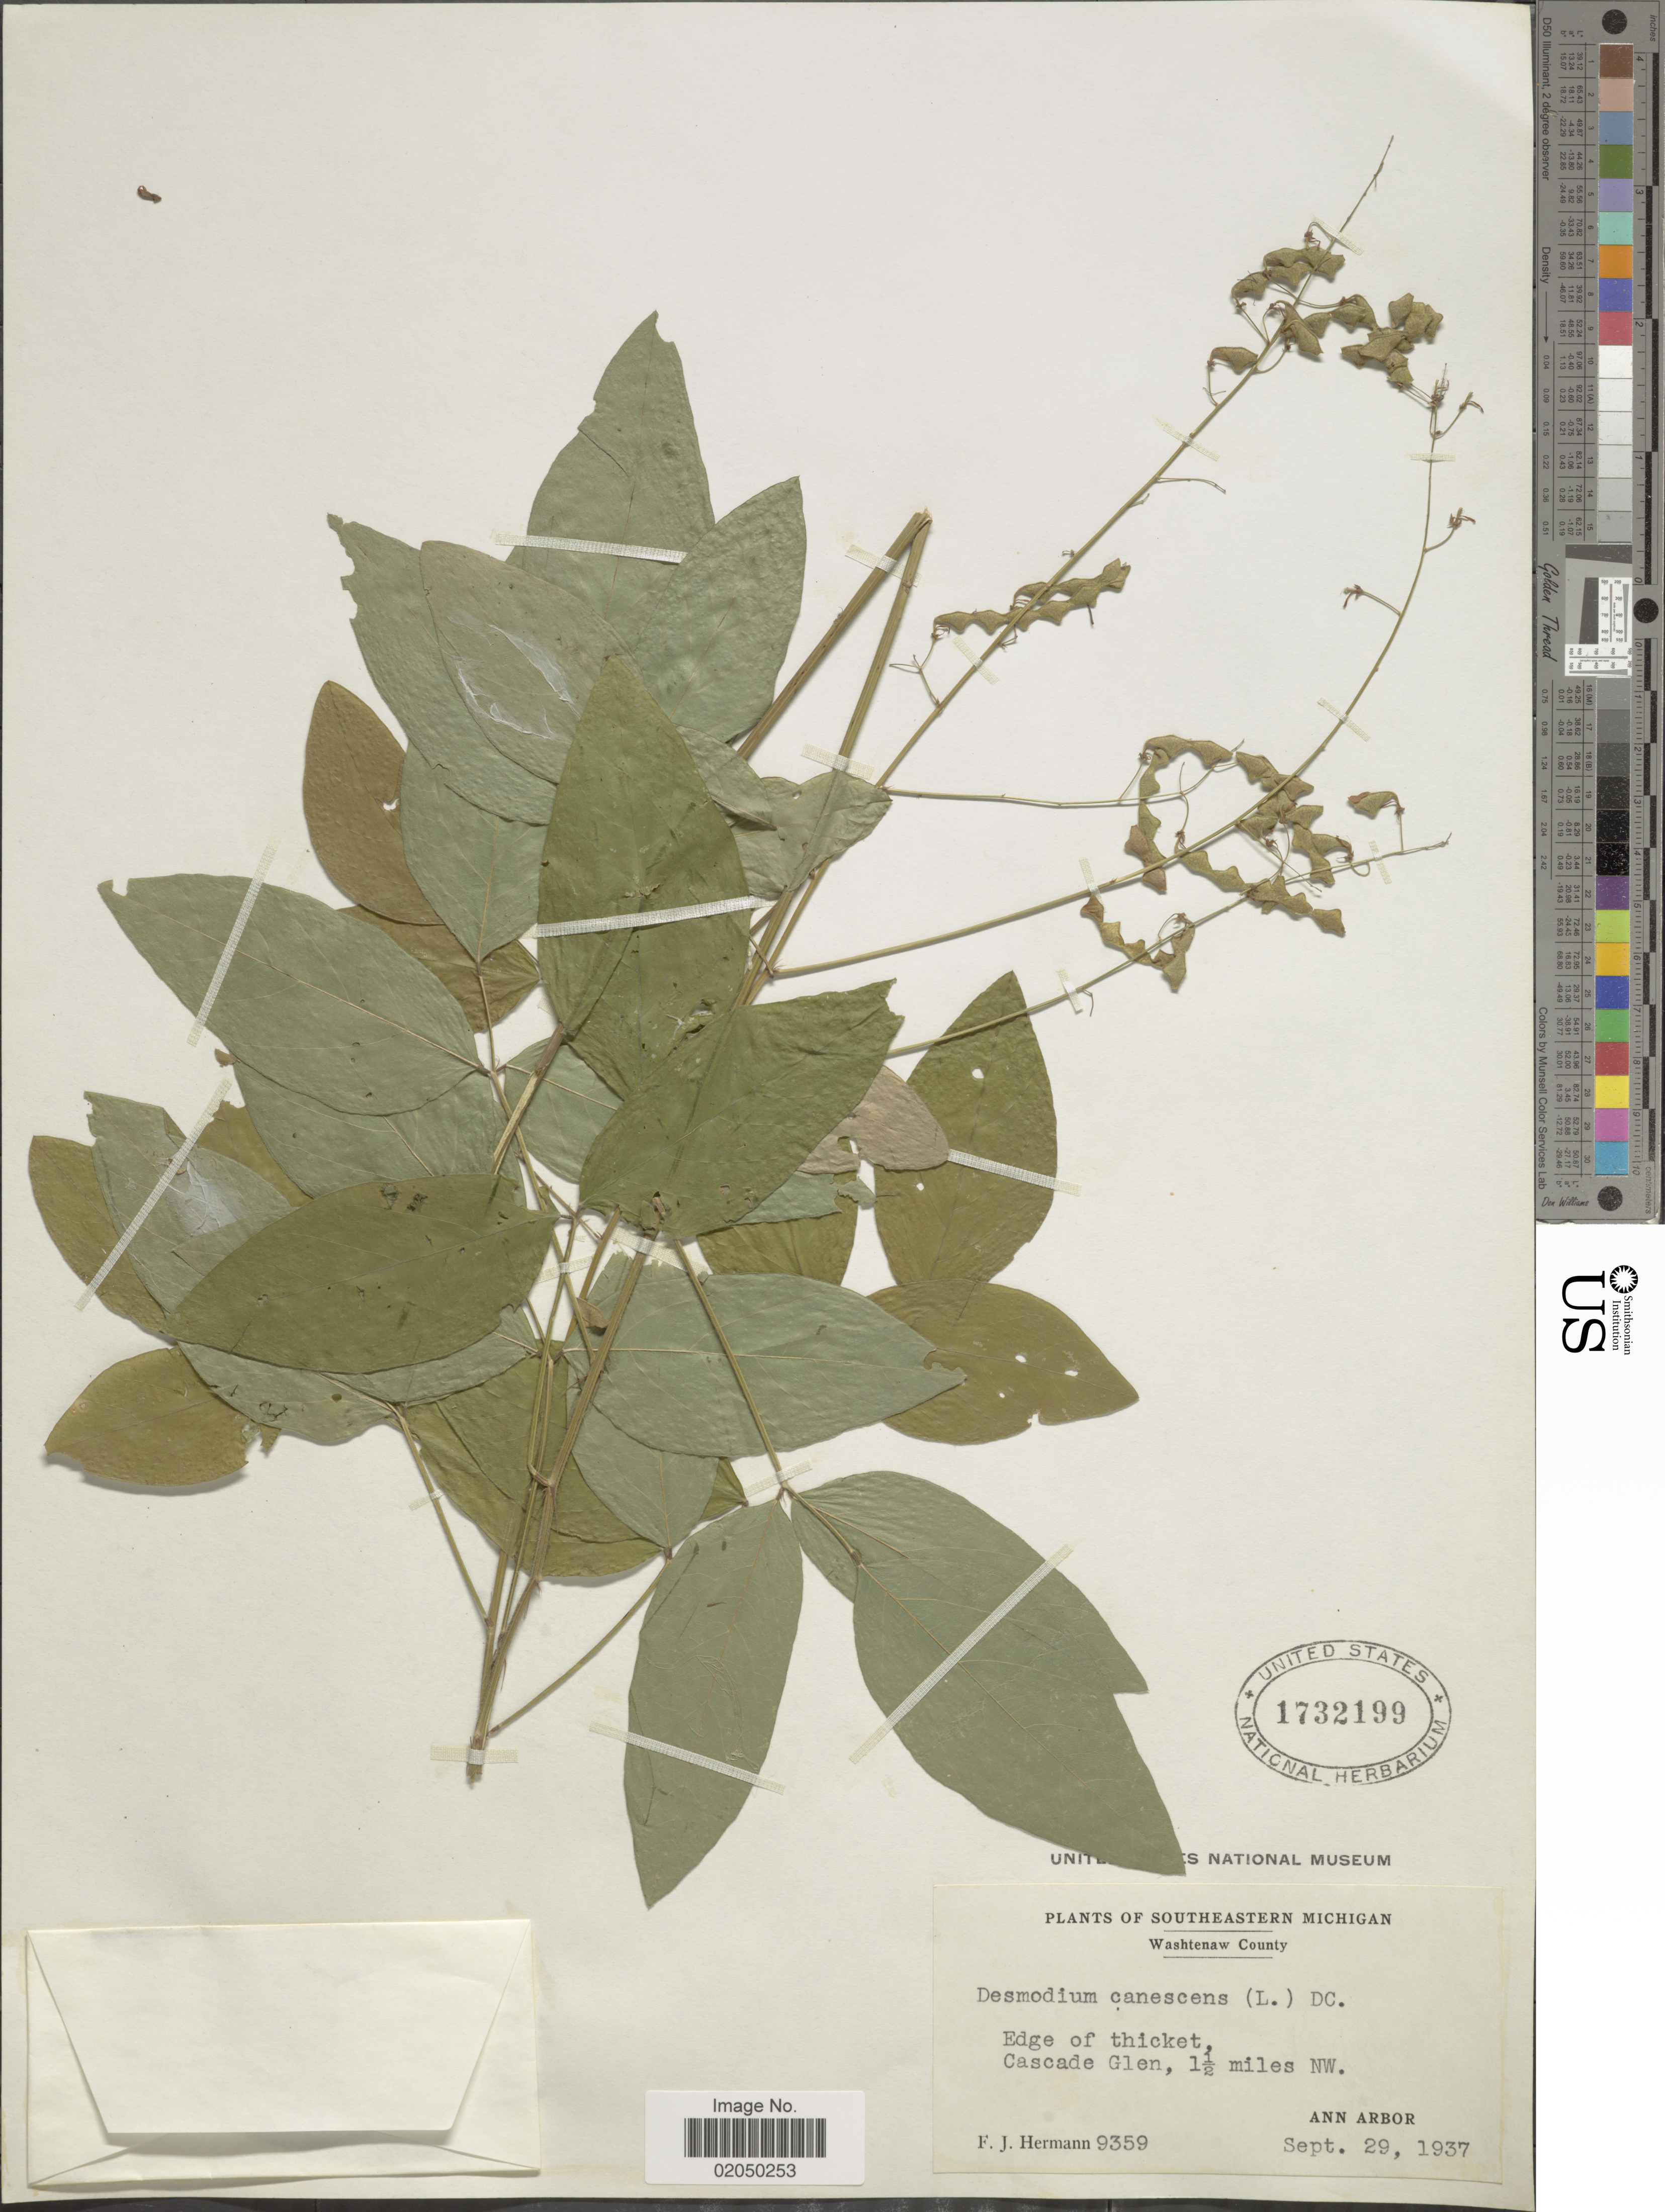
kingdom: Plantae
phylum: Tracheophyta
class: Magnoliopsida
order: Fabales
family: Fabaceae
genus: Desmodium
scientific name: Desmodium canescens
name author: (L.) DC.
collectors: F. J. Hermann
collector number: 9359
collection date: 1937-09-29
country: United States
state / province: Michigan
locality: Southeastern Michigan, Washtenaw County, Cascade Glen, 1 ½ miles NW, Ann Arbor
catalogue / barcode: US 1732199